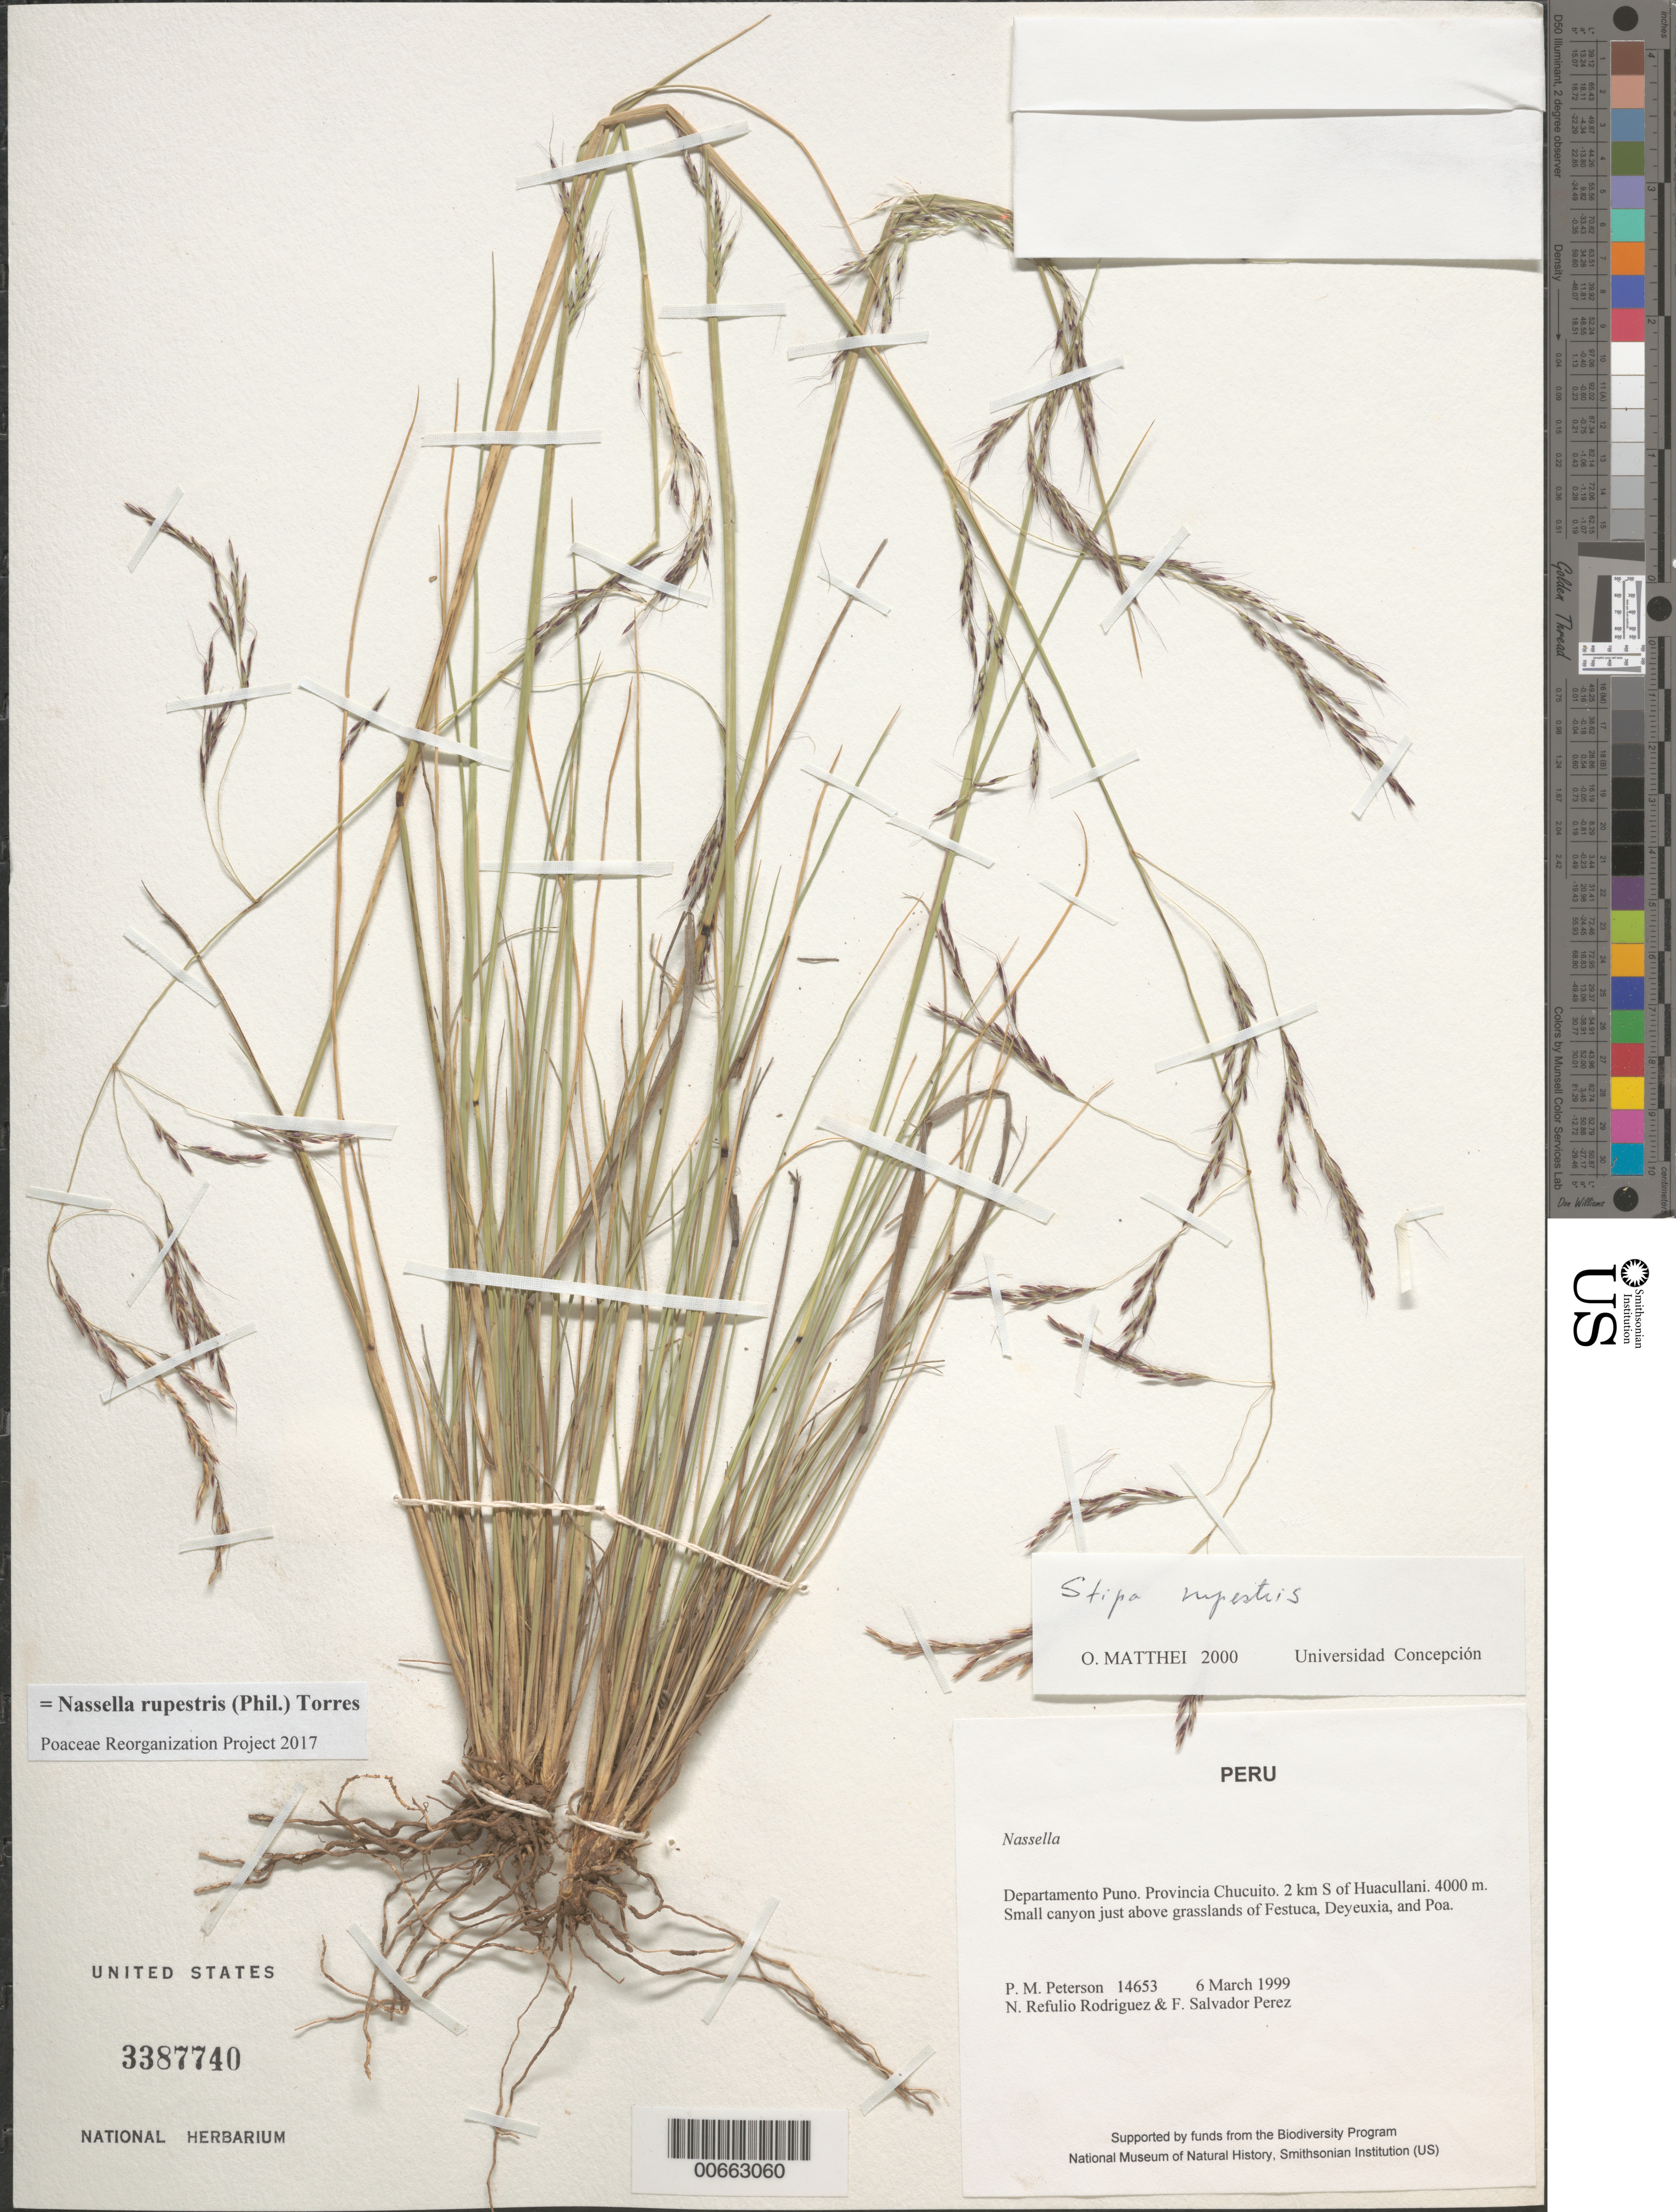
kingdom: Plantae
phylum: Tracheophyta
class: Liliopsida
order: Poales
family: Poaceae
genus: Nassella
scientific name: Nassella rupestris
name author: (Phil.) A.M. Torres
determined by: Poaceae Reorganization Project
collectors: P. M. Peterson, N. Refulio-Rodríguez & F. Salvador Perez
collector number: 14653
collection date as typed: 06 Mar 1999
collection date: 1999-03-06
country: Peru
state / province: Puno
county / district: Chucuito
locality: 2 km S of Huacullani.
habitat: Small canyon just above grasslands of Festuca, Deyeuxia and Poa.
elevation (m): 4000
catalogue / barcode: US 3387740